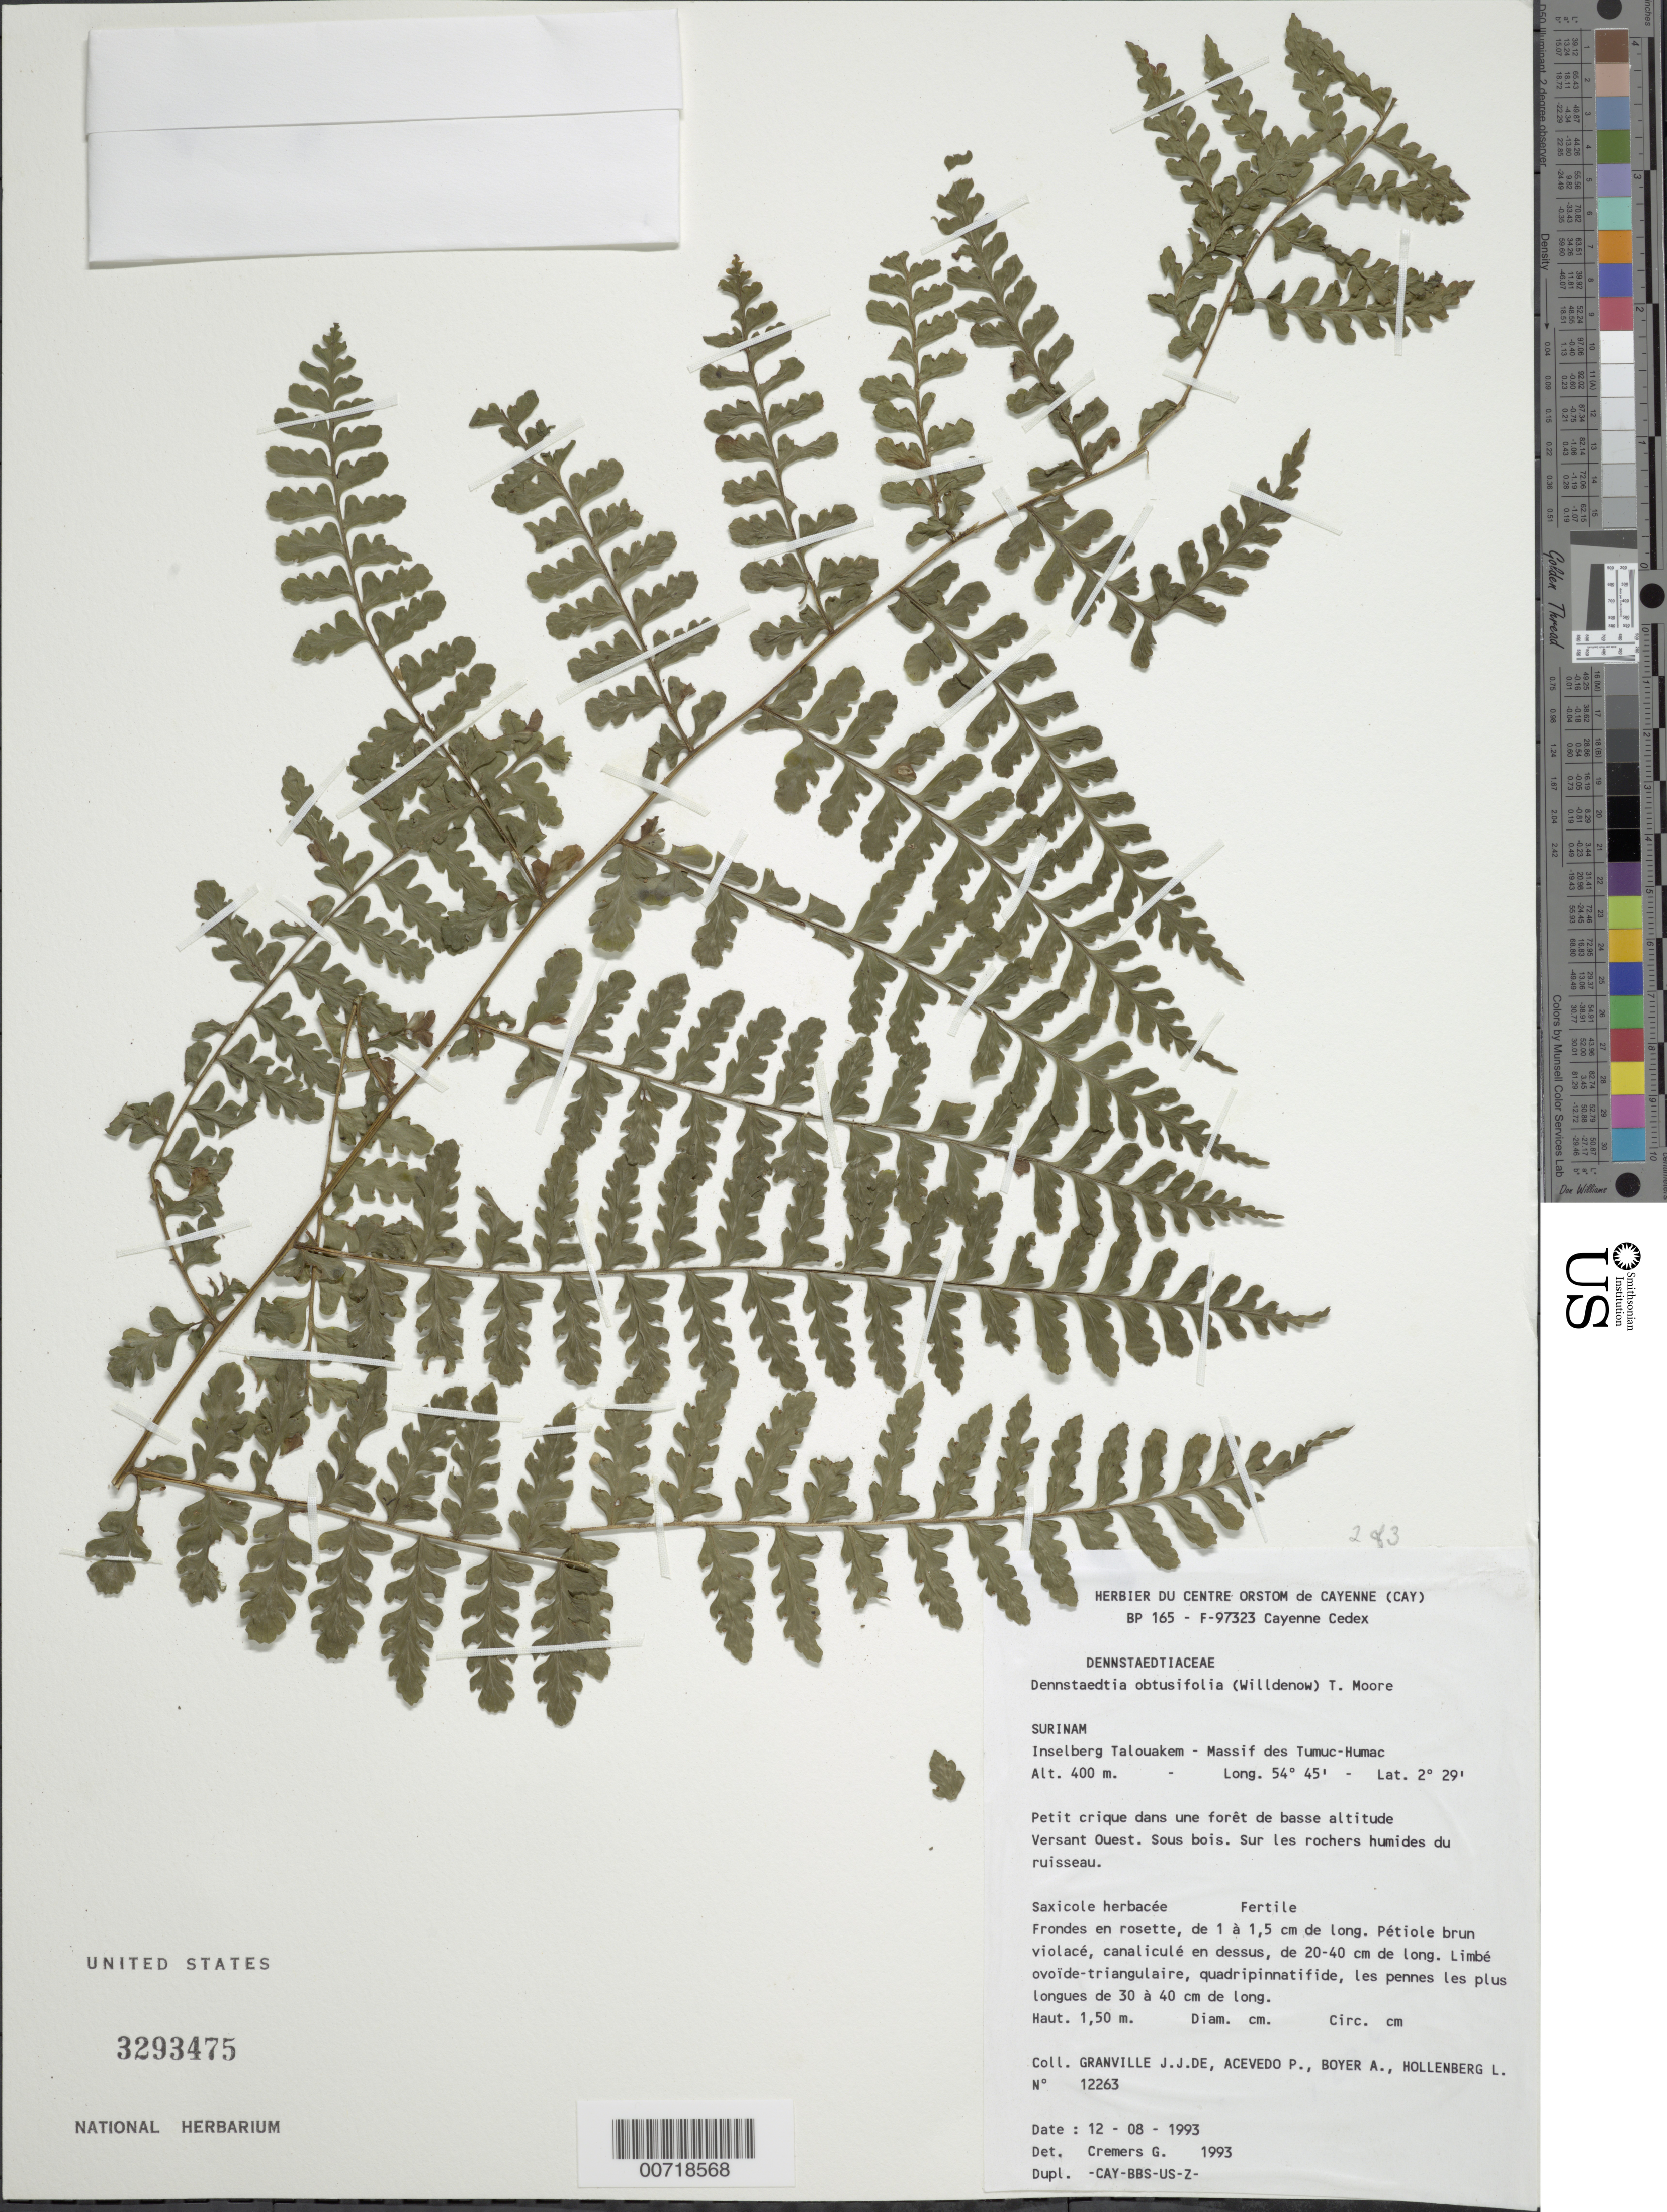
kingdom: Plantae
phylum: Tracheophyta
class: Polypodiopsida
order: Polypodiales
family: Dennstaedtiaceae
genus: Dennstaedtia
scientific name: Dennstaedtia dissecta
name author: (Sw.) T. Moore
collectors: J.-J. de Granville, P. Acevedo-Rodr., A. Boyer & L. Hollenberg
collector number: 12263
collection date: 1993-08-12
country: Suriname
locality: Inselberg Taloukaem - Massif des Tumuc - Humac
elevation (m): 400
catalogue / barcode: US 3293475